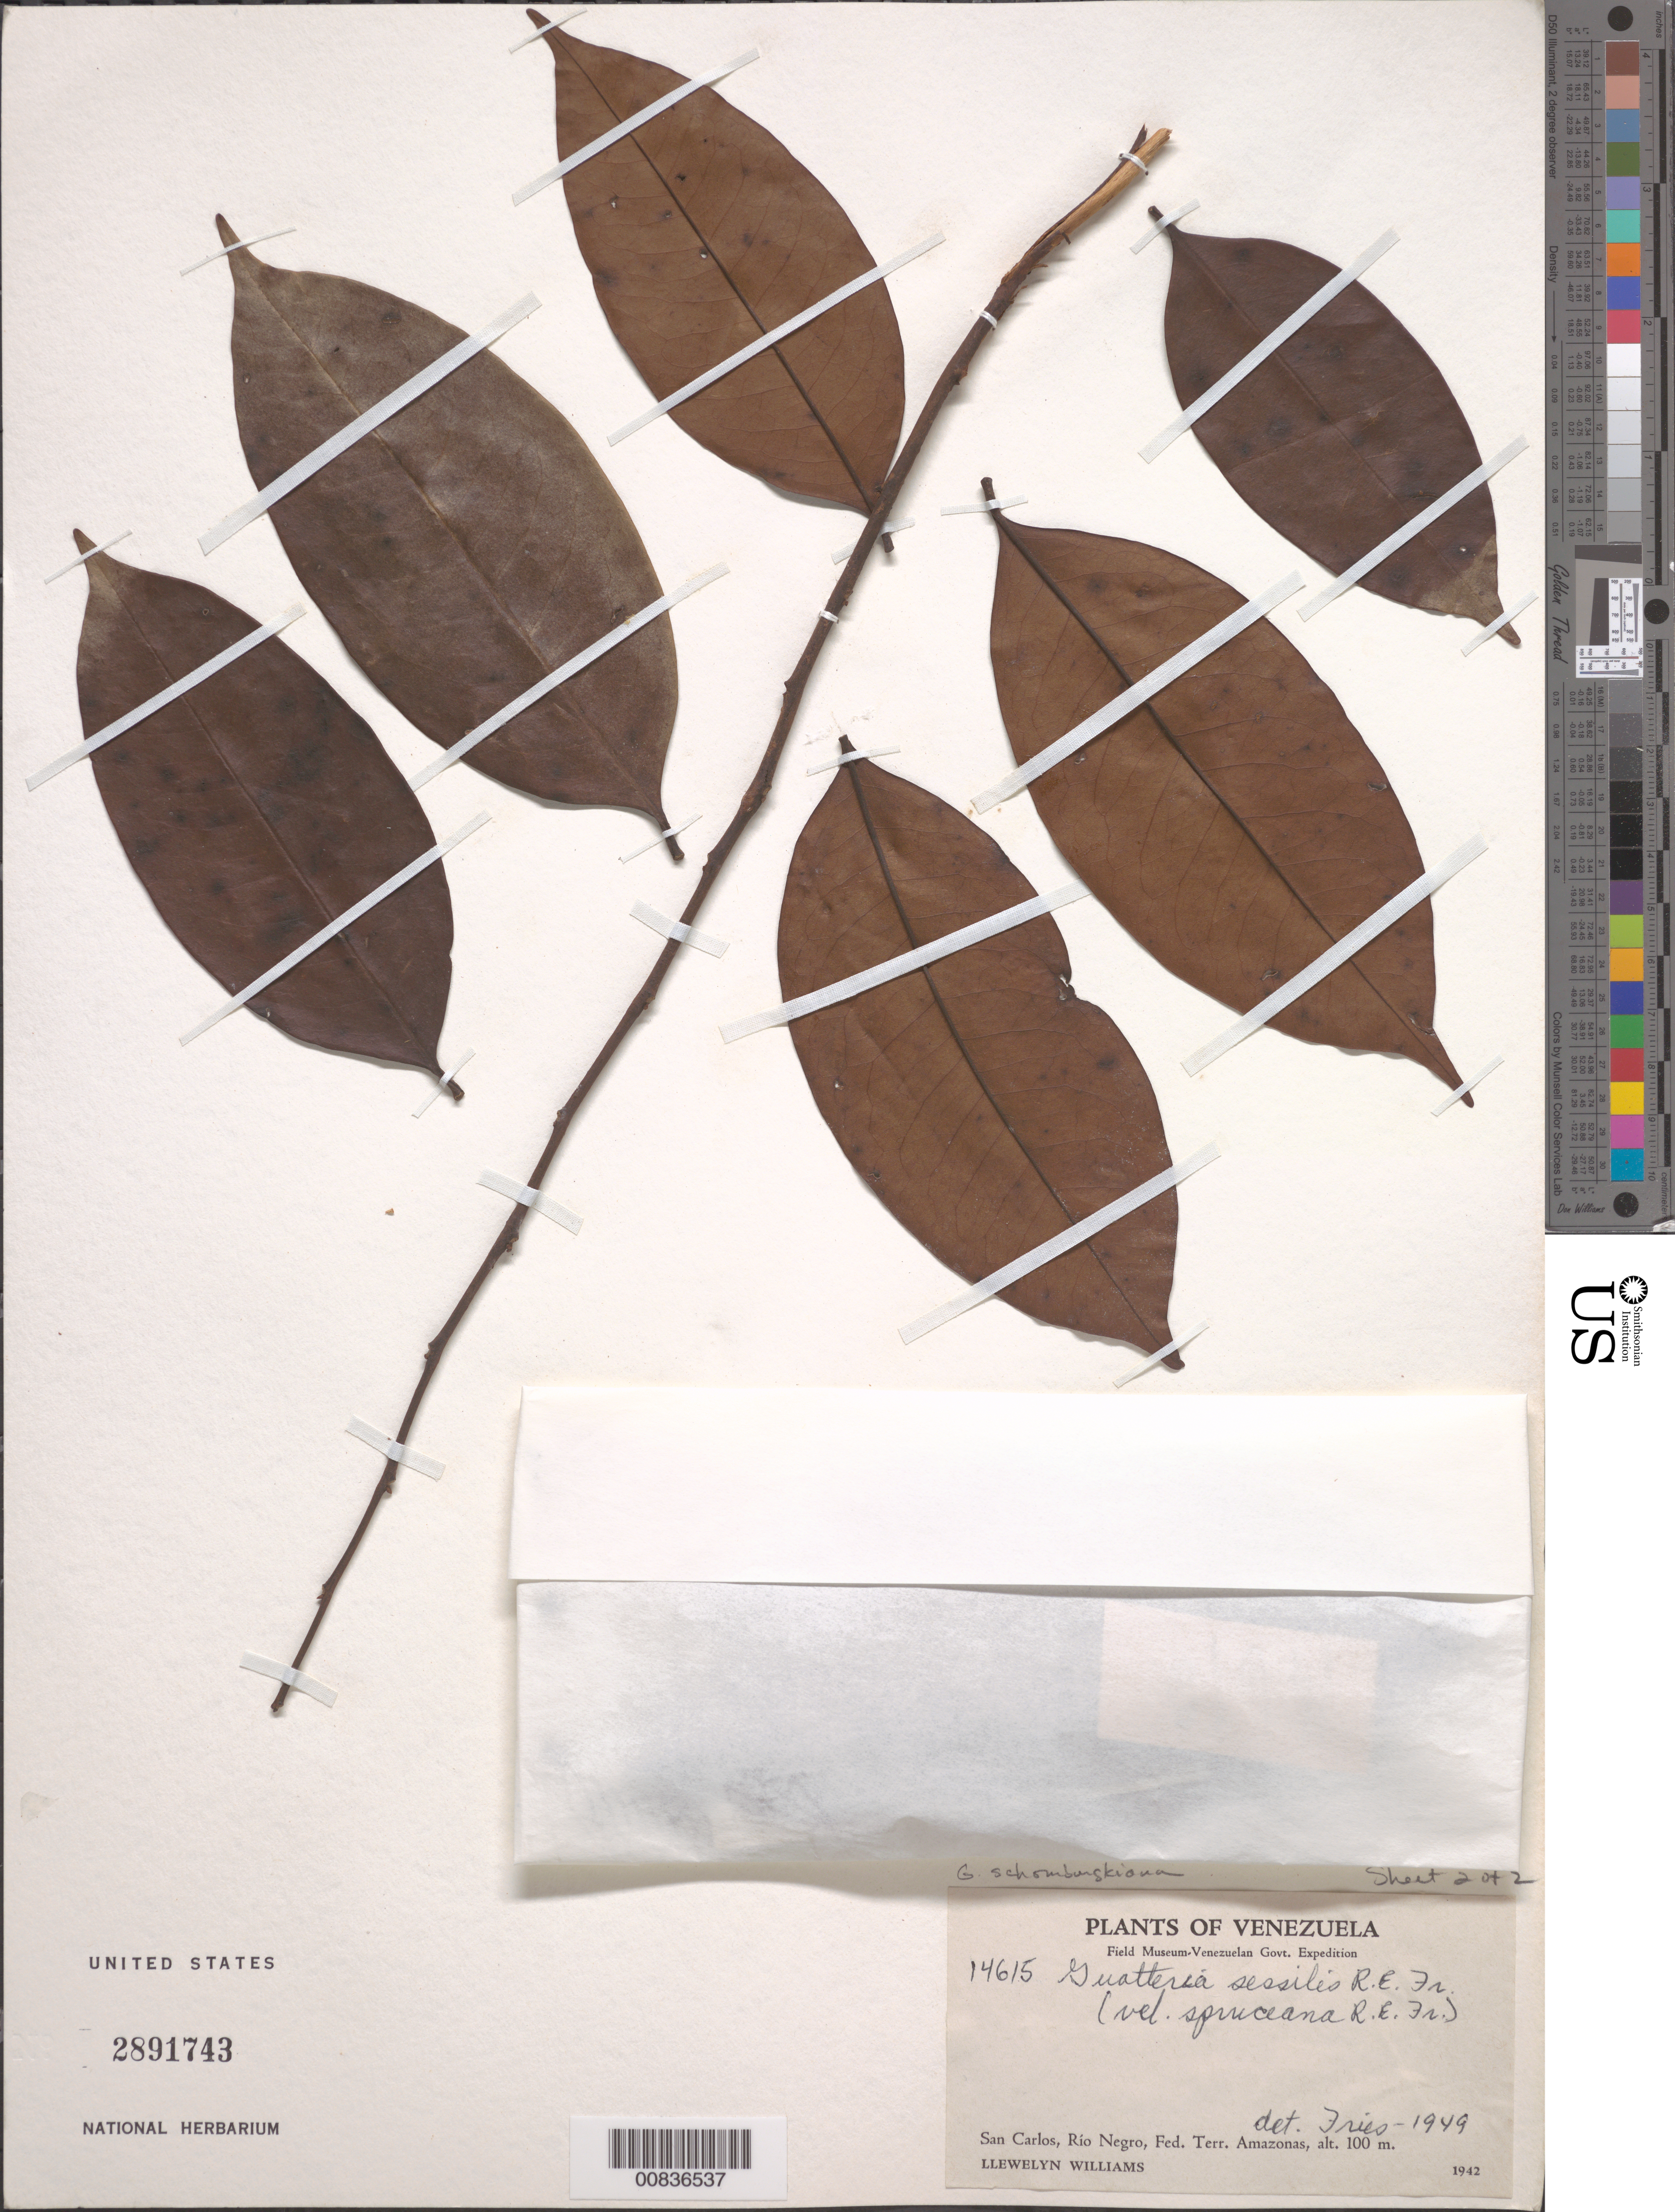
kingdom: Plantae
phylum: Tracheophyta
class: Magnoliopsida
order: Magnoliales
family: Annonaceae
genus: Guatteria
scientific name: Guatteria schomburgkiana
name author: Mart.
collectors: Ll. Williams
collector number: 14615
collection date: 1942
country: Venezuela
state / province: Amazonas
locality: San Carlos, Rio Negro, Fed. Terr. Amazonas.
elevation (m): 100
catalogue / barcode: US 2891743